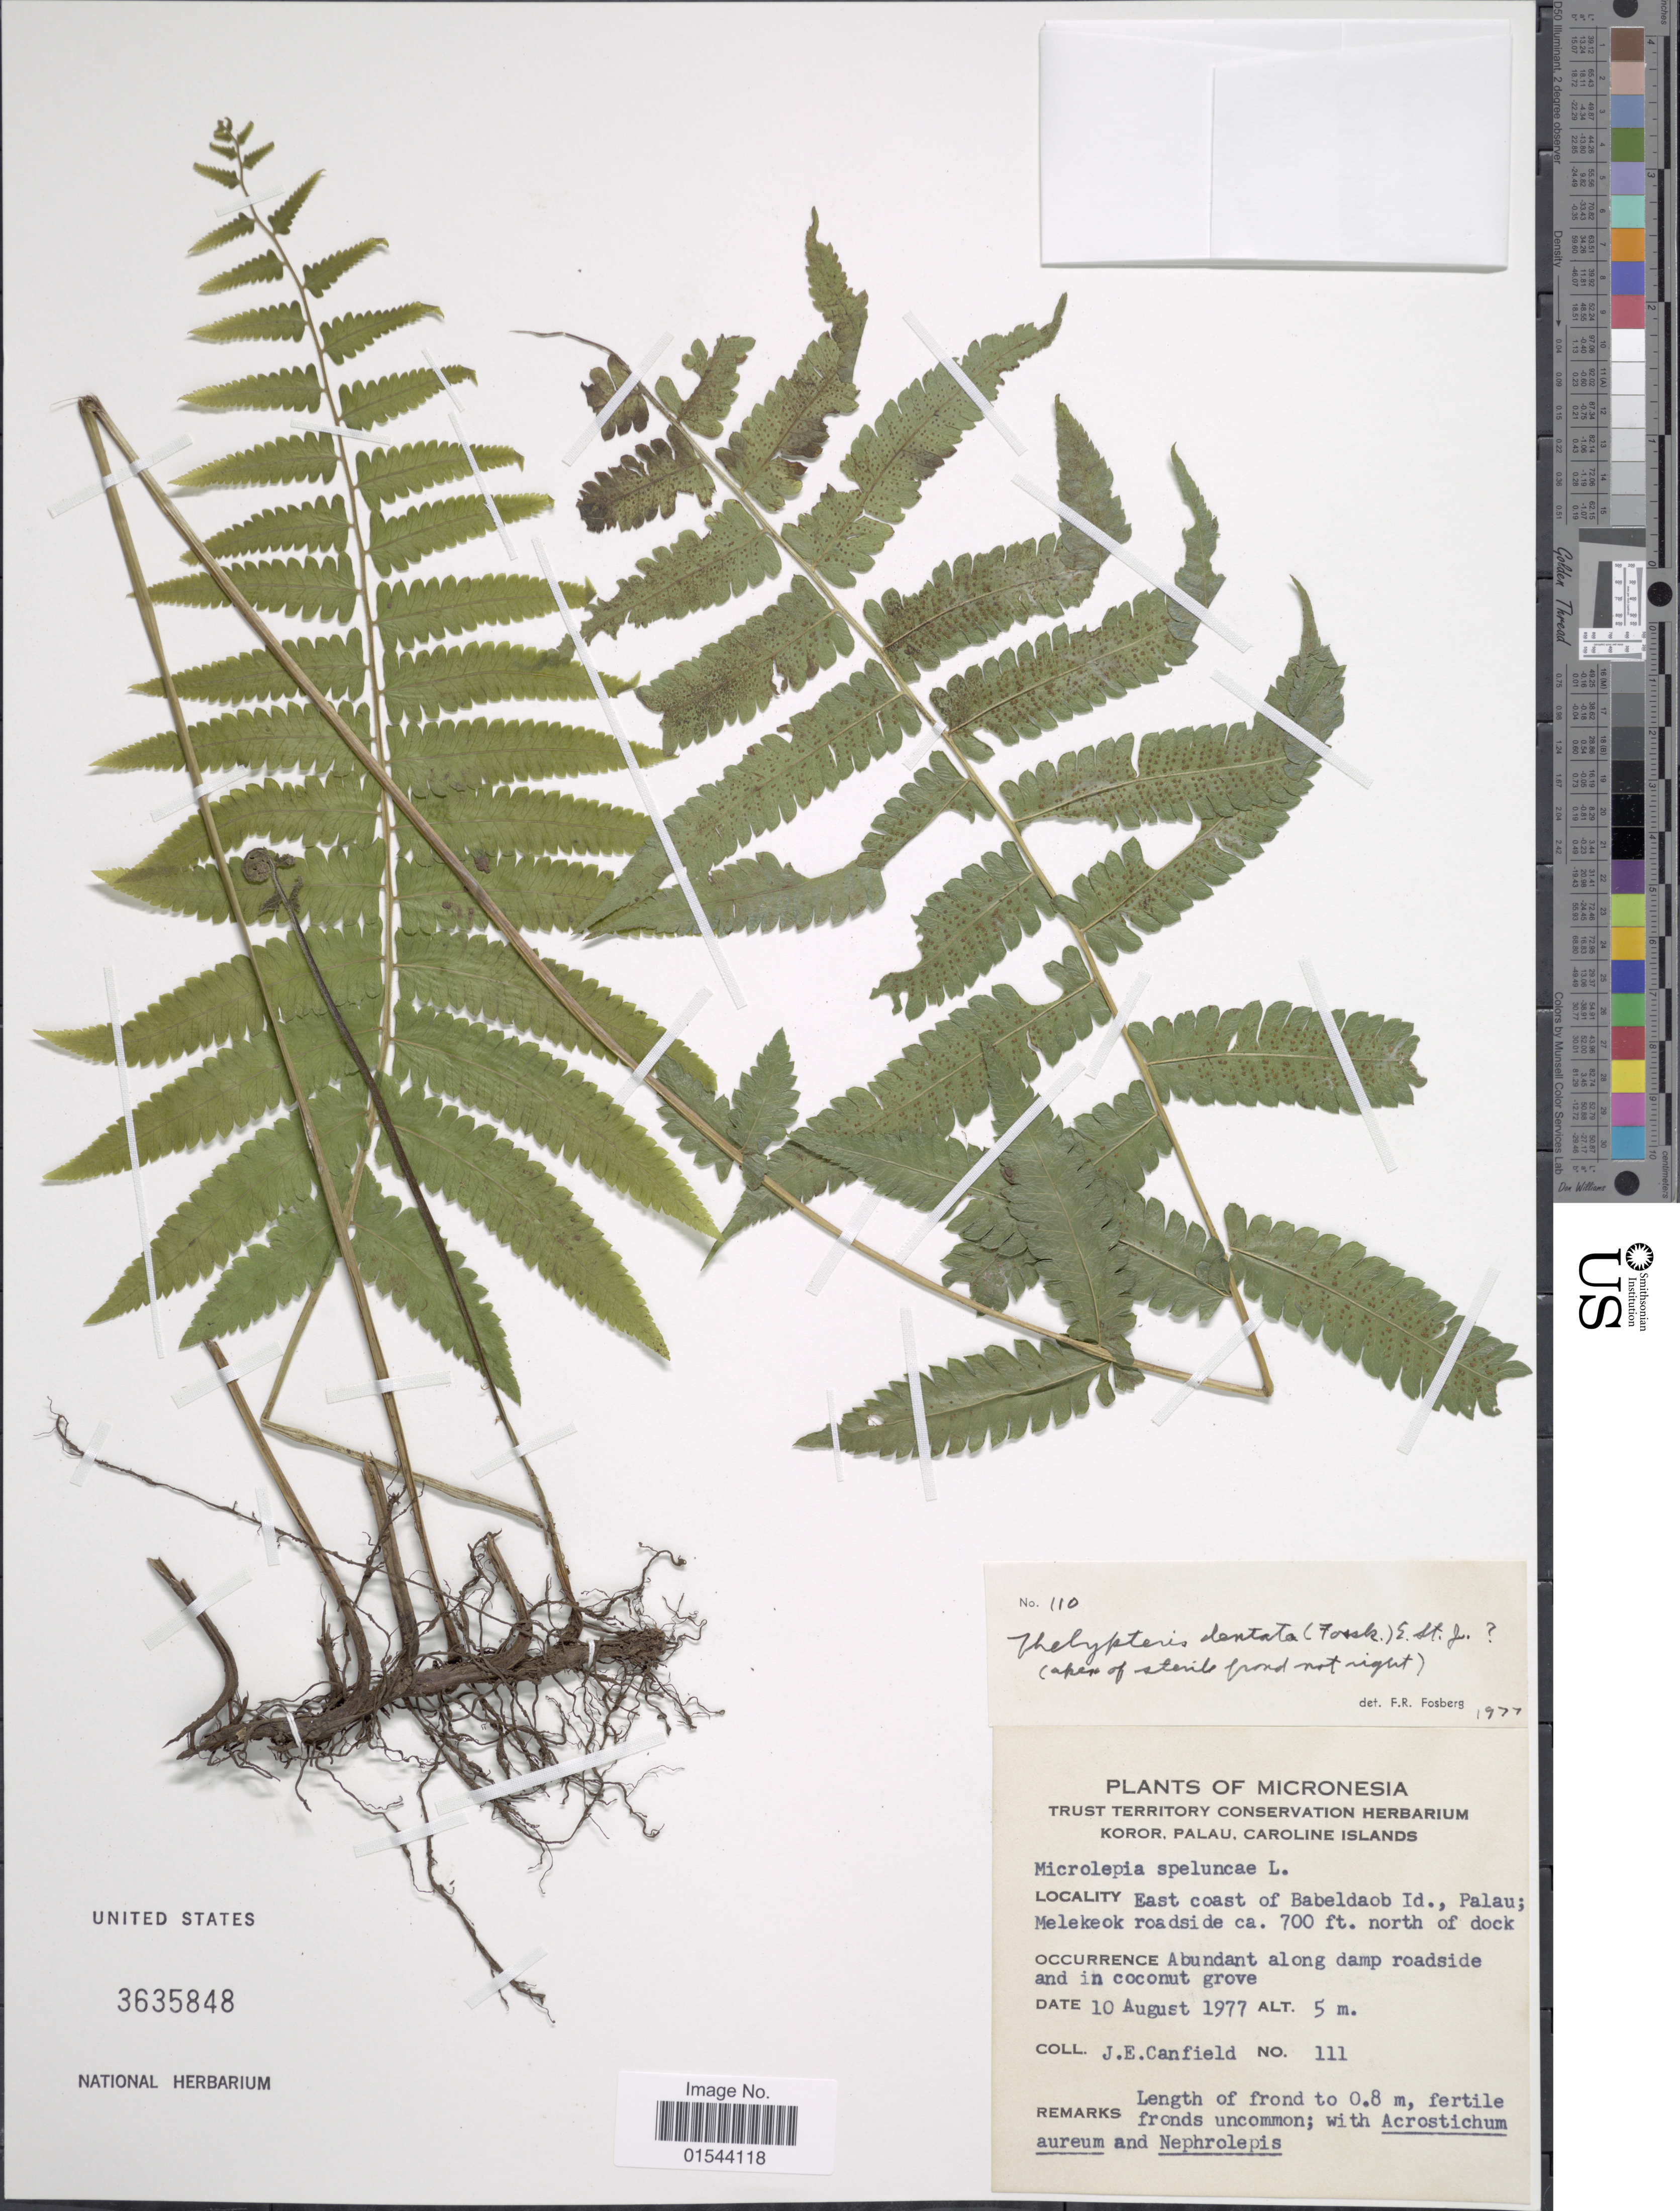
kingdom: Plantae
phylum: Tracheophyta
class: Polypodiopsida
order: Polypodiales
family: Thelypteridaceae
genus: Christella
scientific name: Christella dentata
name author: (Forssk.) Brownsey & Jermy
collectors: J. E. Canfield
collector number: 111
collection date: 1977-08-10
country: Palau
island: Babeldaob [Babelthuap]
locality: East coast of Babeldaob Id., Palau; Melekeok roadside ca. 700 ft. north of dock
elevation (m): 5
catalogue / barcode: US 3635848